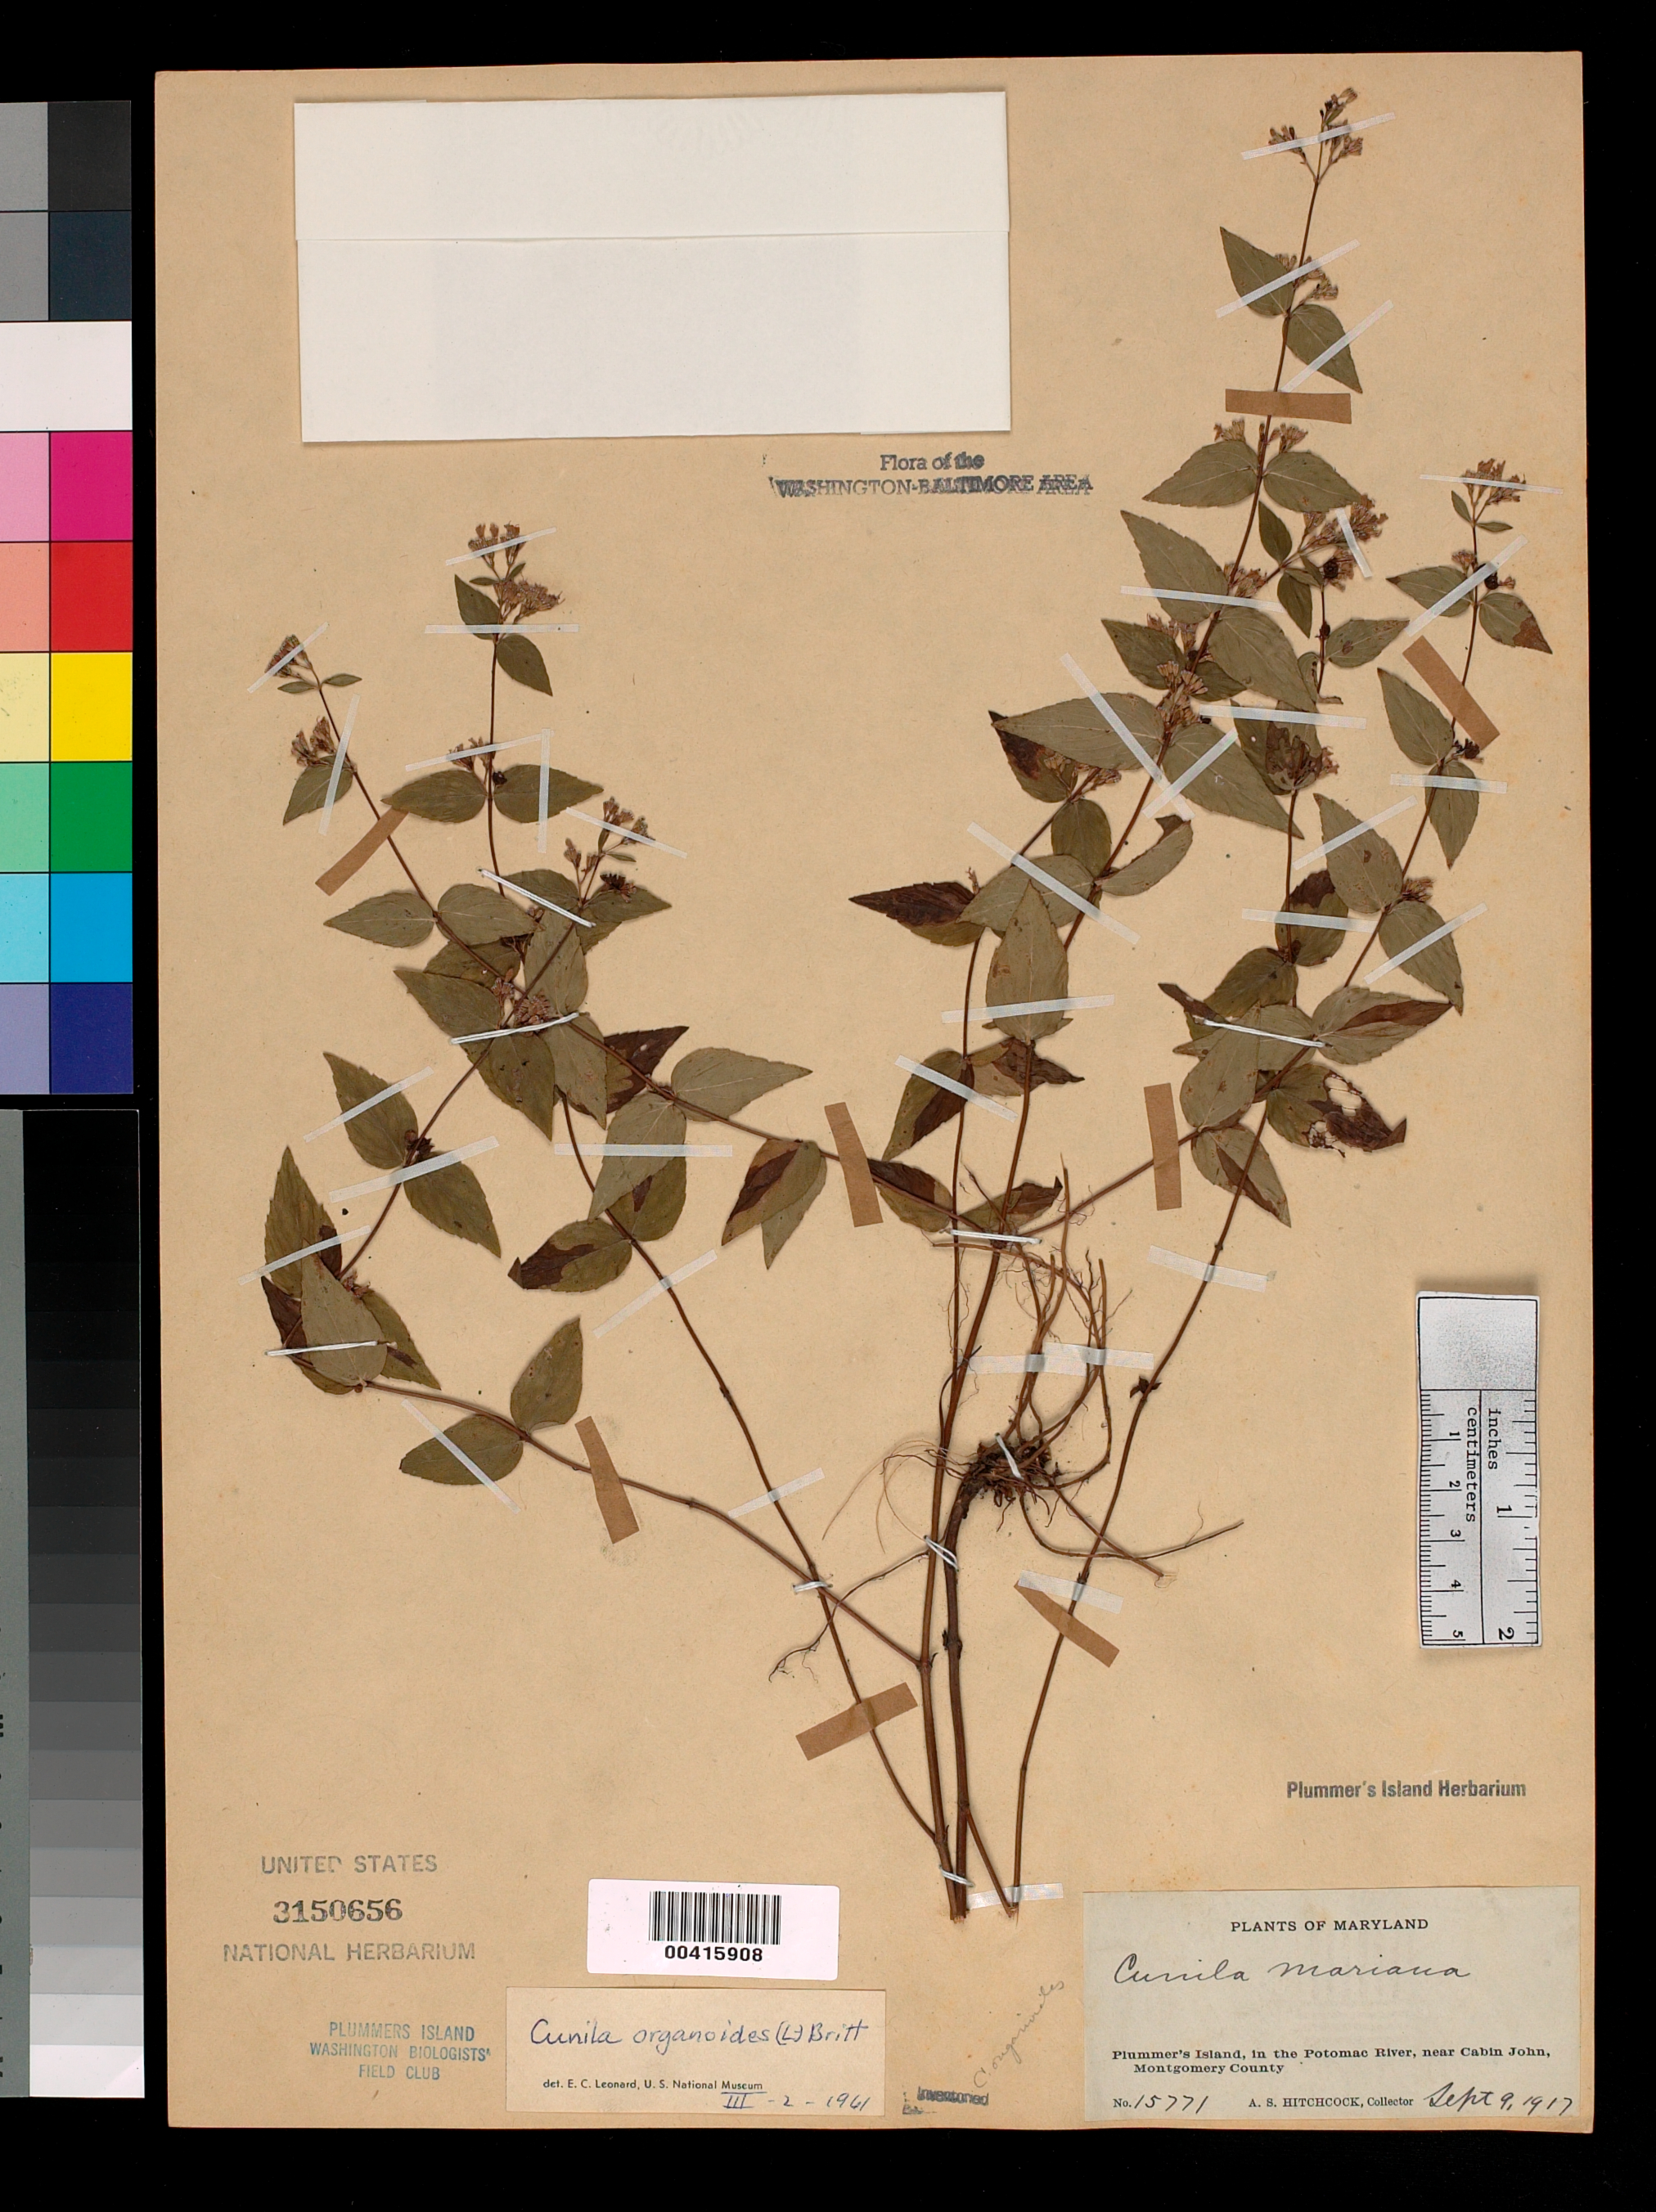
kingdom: Plantae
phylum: Tracheophyta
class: Magnoliopsida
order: Lamiales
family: Lamiaceae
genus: Cunila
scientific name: Cunila origanoides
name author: (L.) Britton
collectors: A. S. Hitchcock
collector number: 15771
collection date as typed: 09 Sep 1917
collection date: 1917-09-09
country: United States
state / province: Maryland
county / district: Montgomery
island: Plummers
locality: Plummer's Island C. & O. Canal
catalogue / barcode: US 3150656